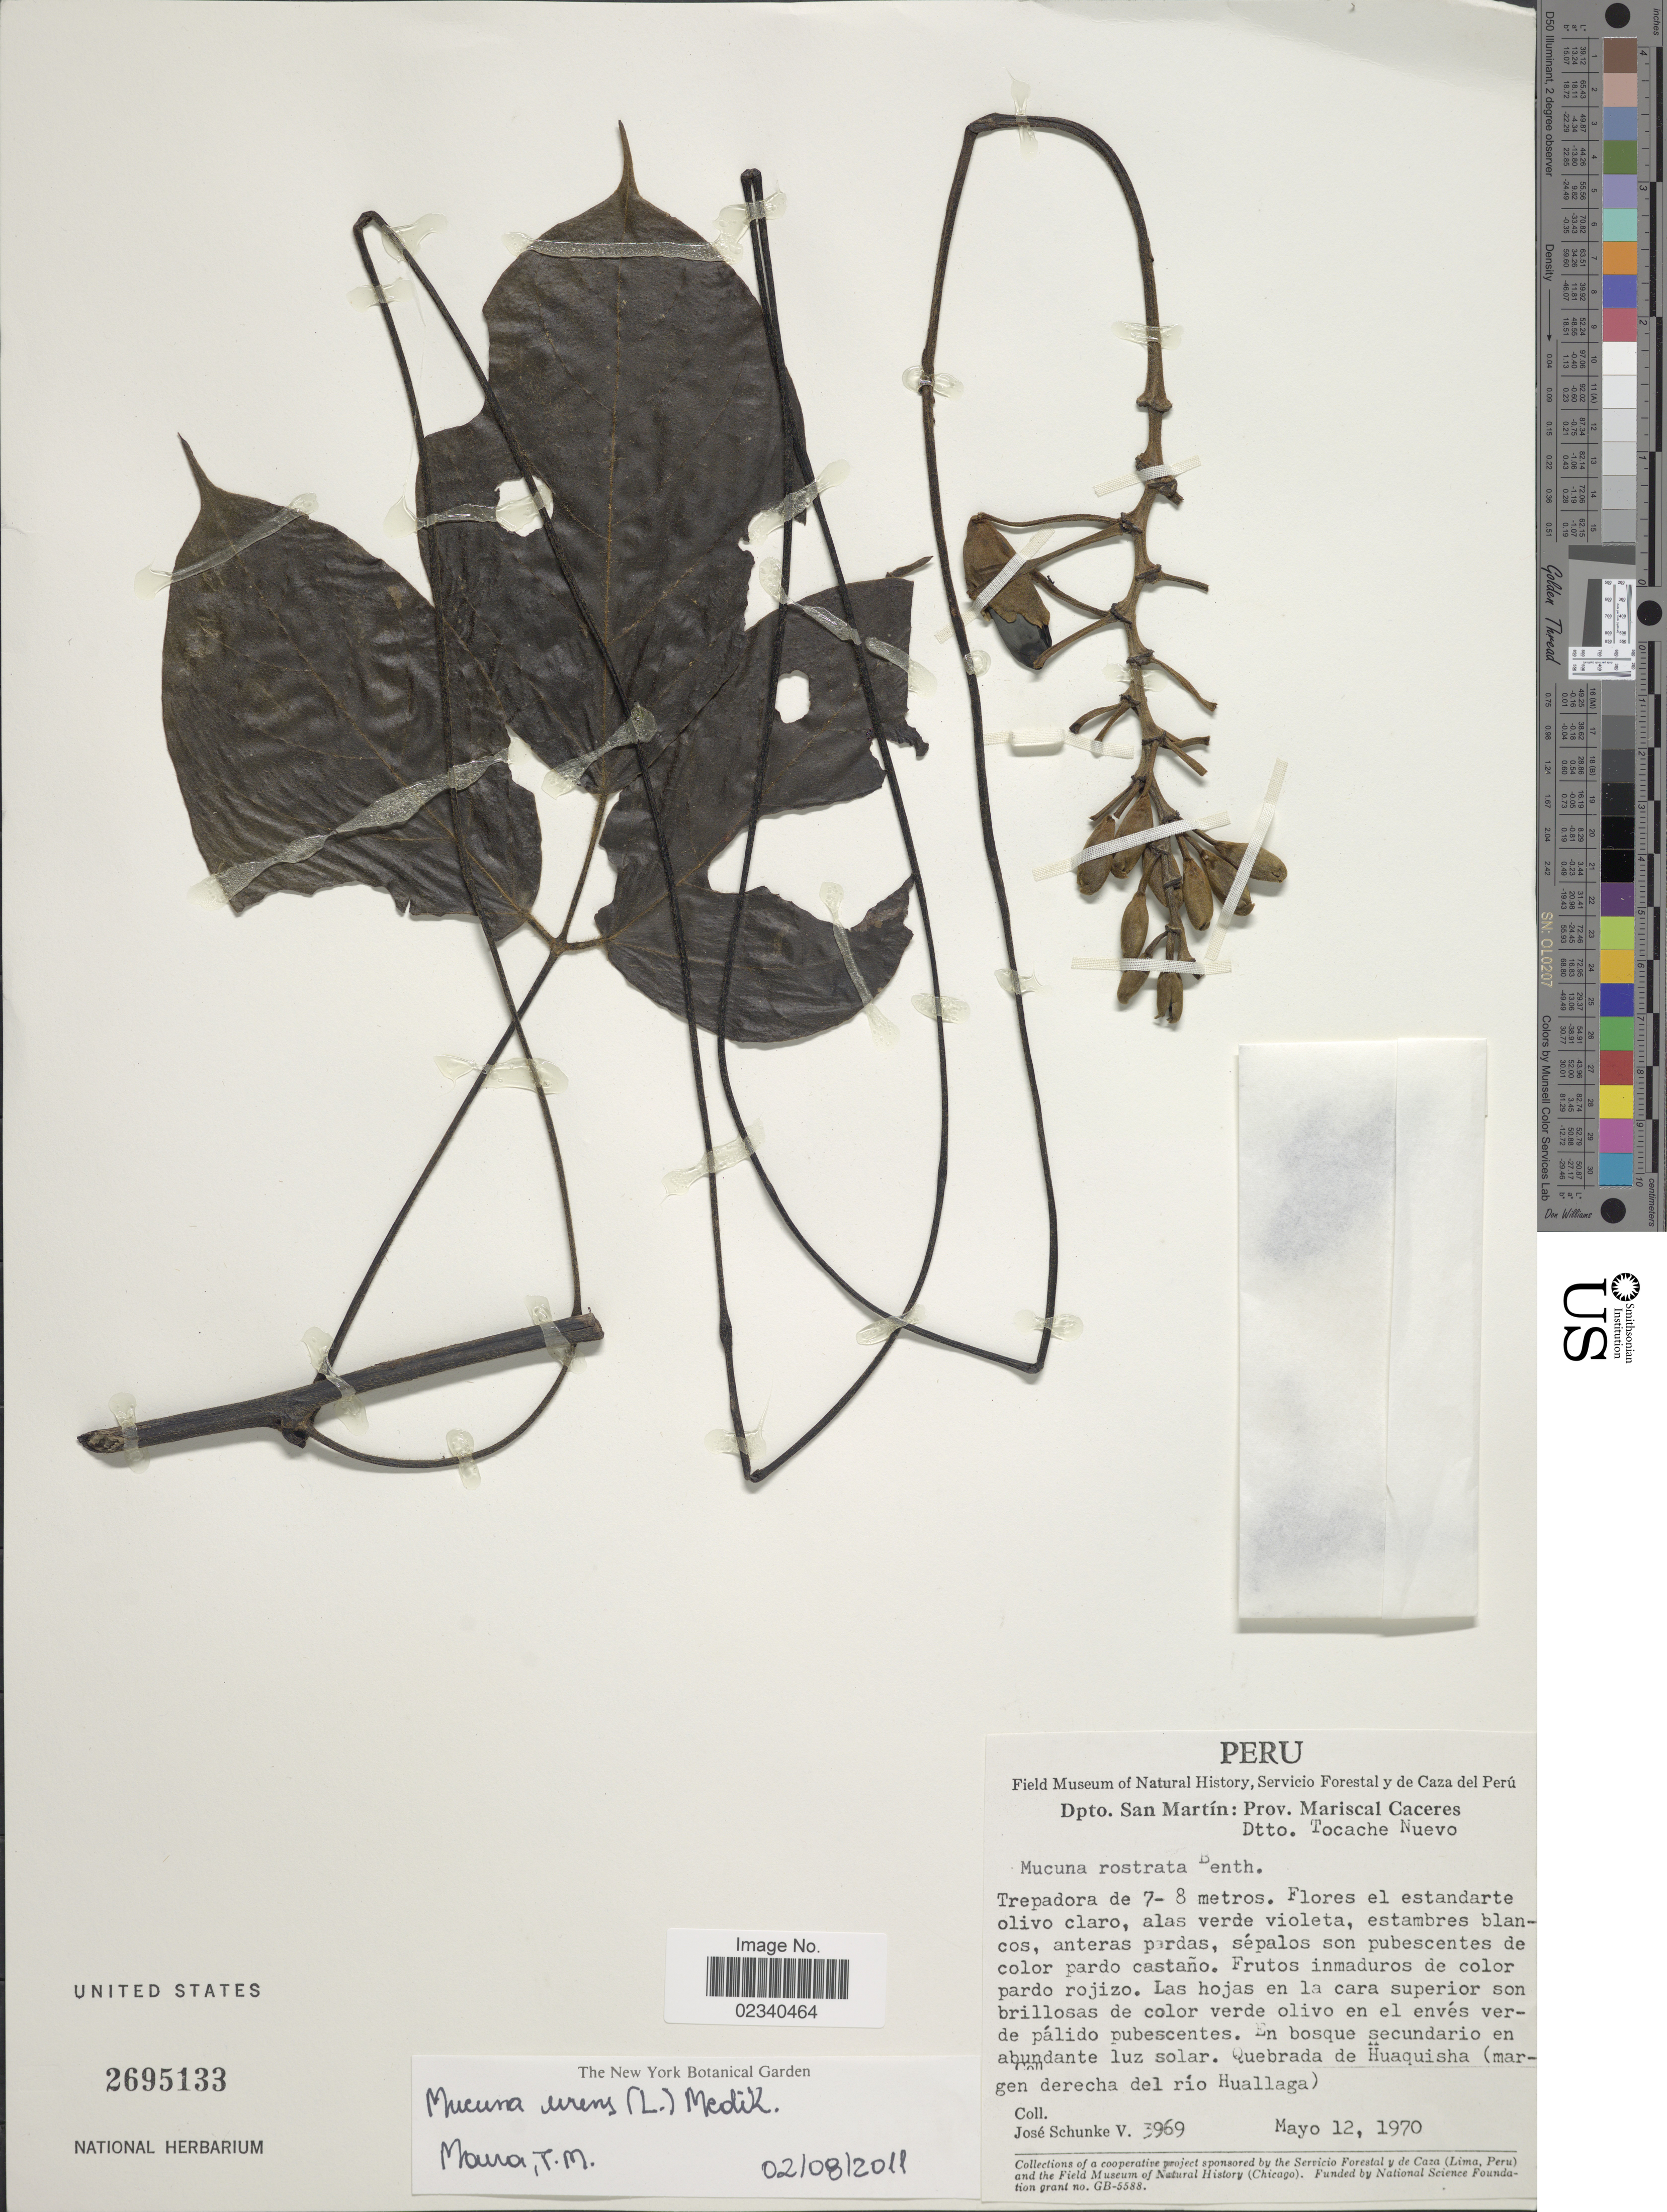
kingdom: Plantae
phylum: Tracheophyta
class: Magnoliopsida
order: Fabales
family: Fabaceae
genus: Mucuna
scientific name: Mucuna urens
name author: (L.) Medik.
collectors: J. Schunke Vigo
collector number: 3969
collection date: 1970-05-12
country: Peru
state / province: San Martín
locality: Dpto. San Martin: Prov. Mariscal Caceres. Dtto. Tocache Nuevo. Quebrada de Huaquisha (margen derecha del rio Huallaga)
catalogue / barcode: US 2695133